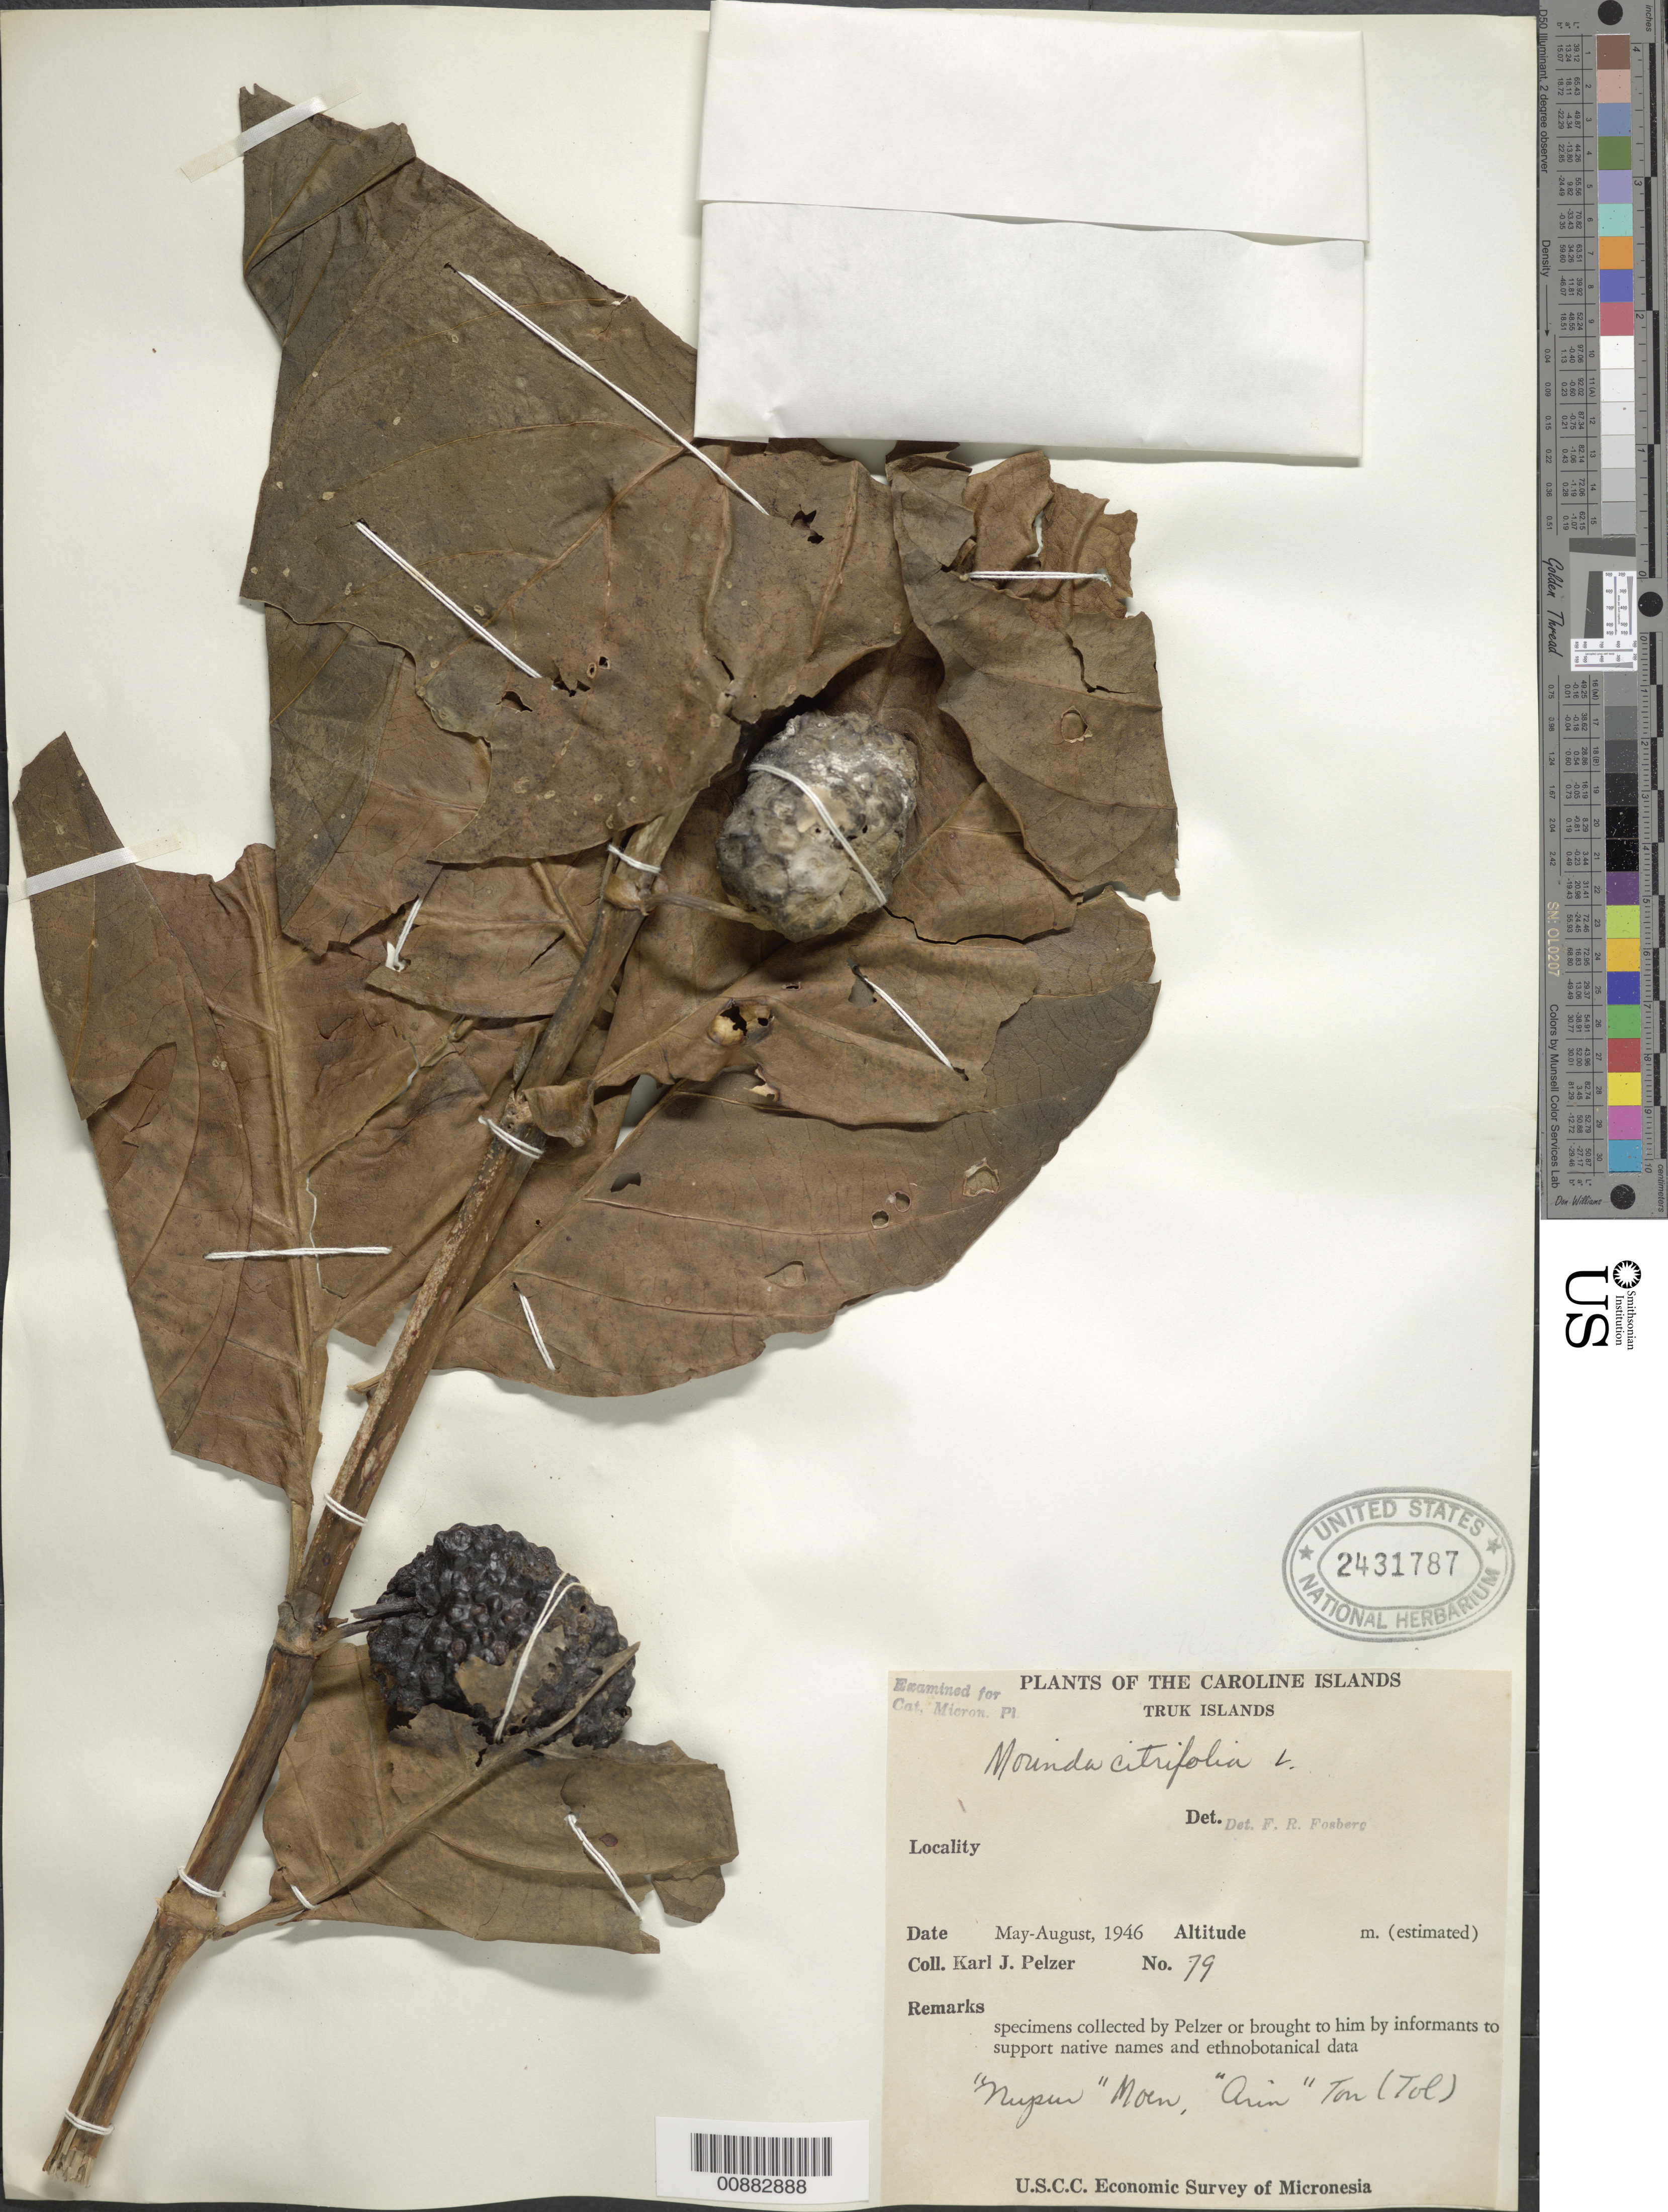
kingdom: Plantae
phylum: Tracheophyta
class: Magnoliopsida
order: Gentianales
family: Rubiaceae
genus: Morinda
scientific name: Morinda citrifolia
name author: L.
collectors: K. J. Pelzer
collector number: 79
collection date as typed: May 1946 to Aug 1946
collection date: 1946-05/1946-08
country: Micronesia, Federated States of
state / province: Truk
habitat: Specimens collected by Pelzer or brought to him by informants to support native names and ethnobotanical data.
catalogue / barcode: US 2431787